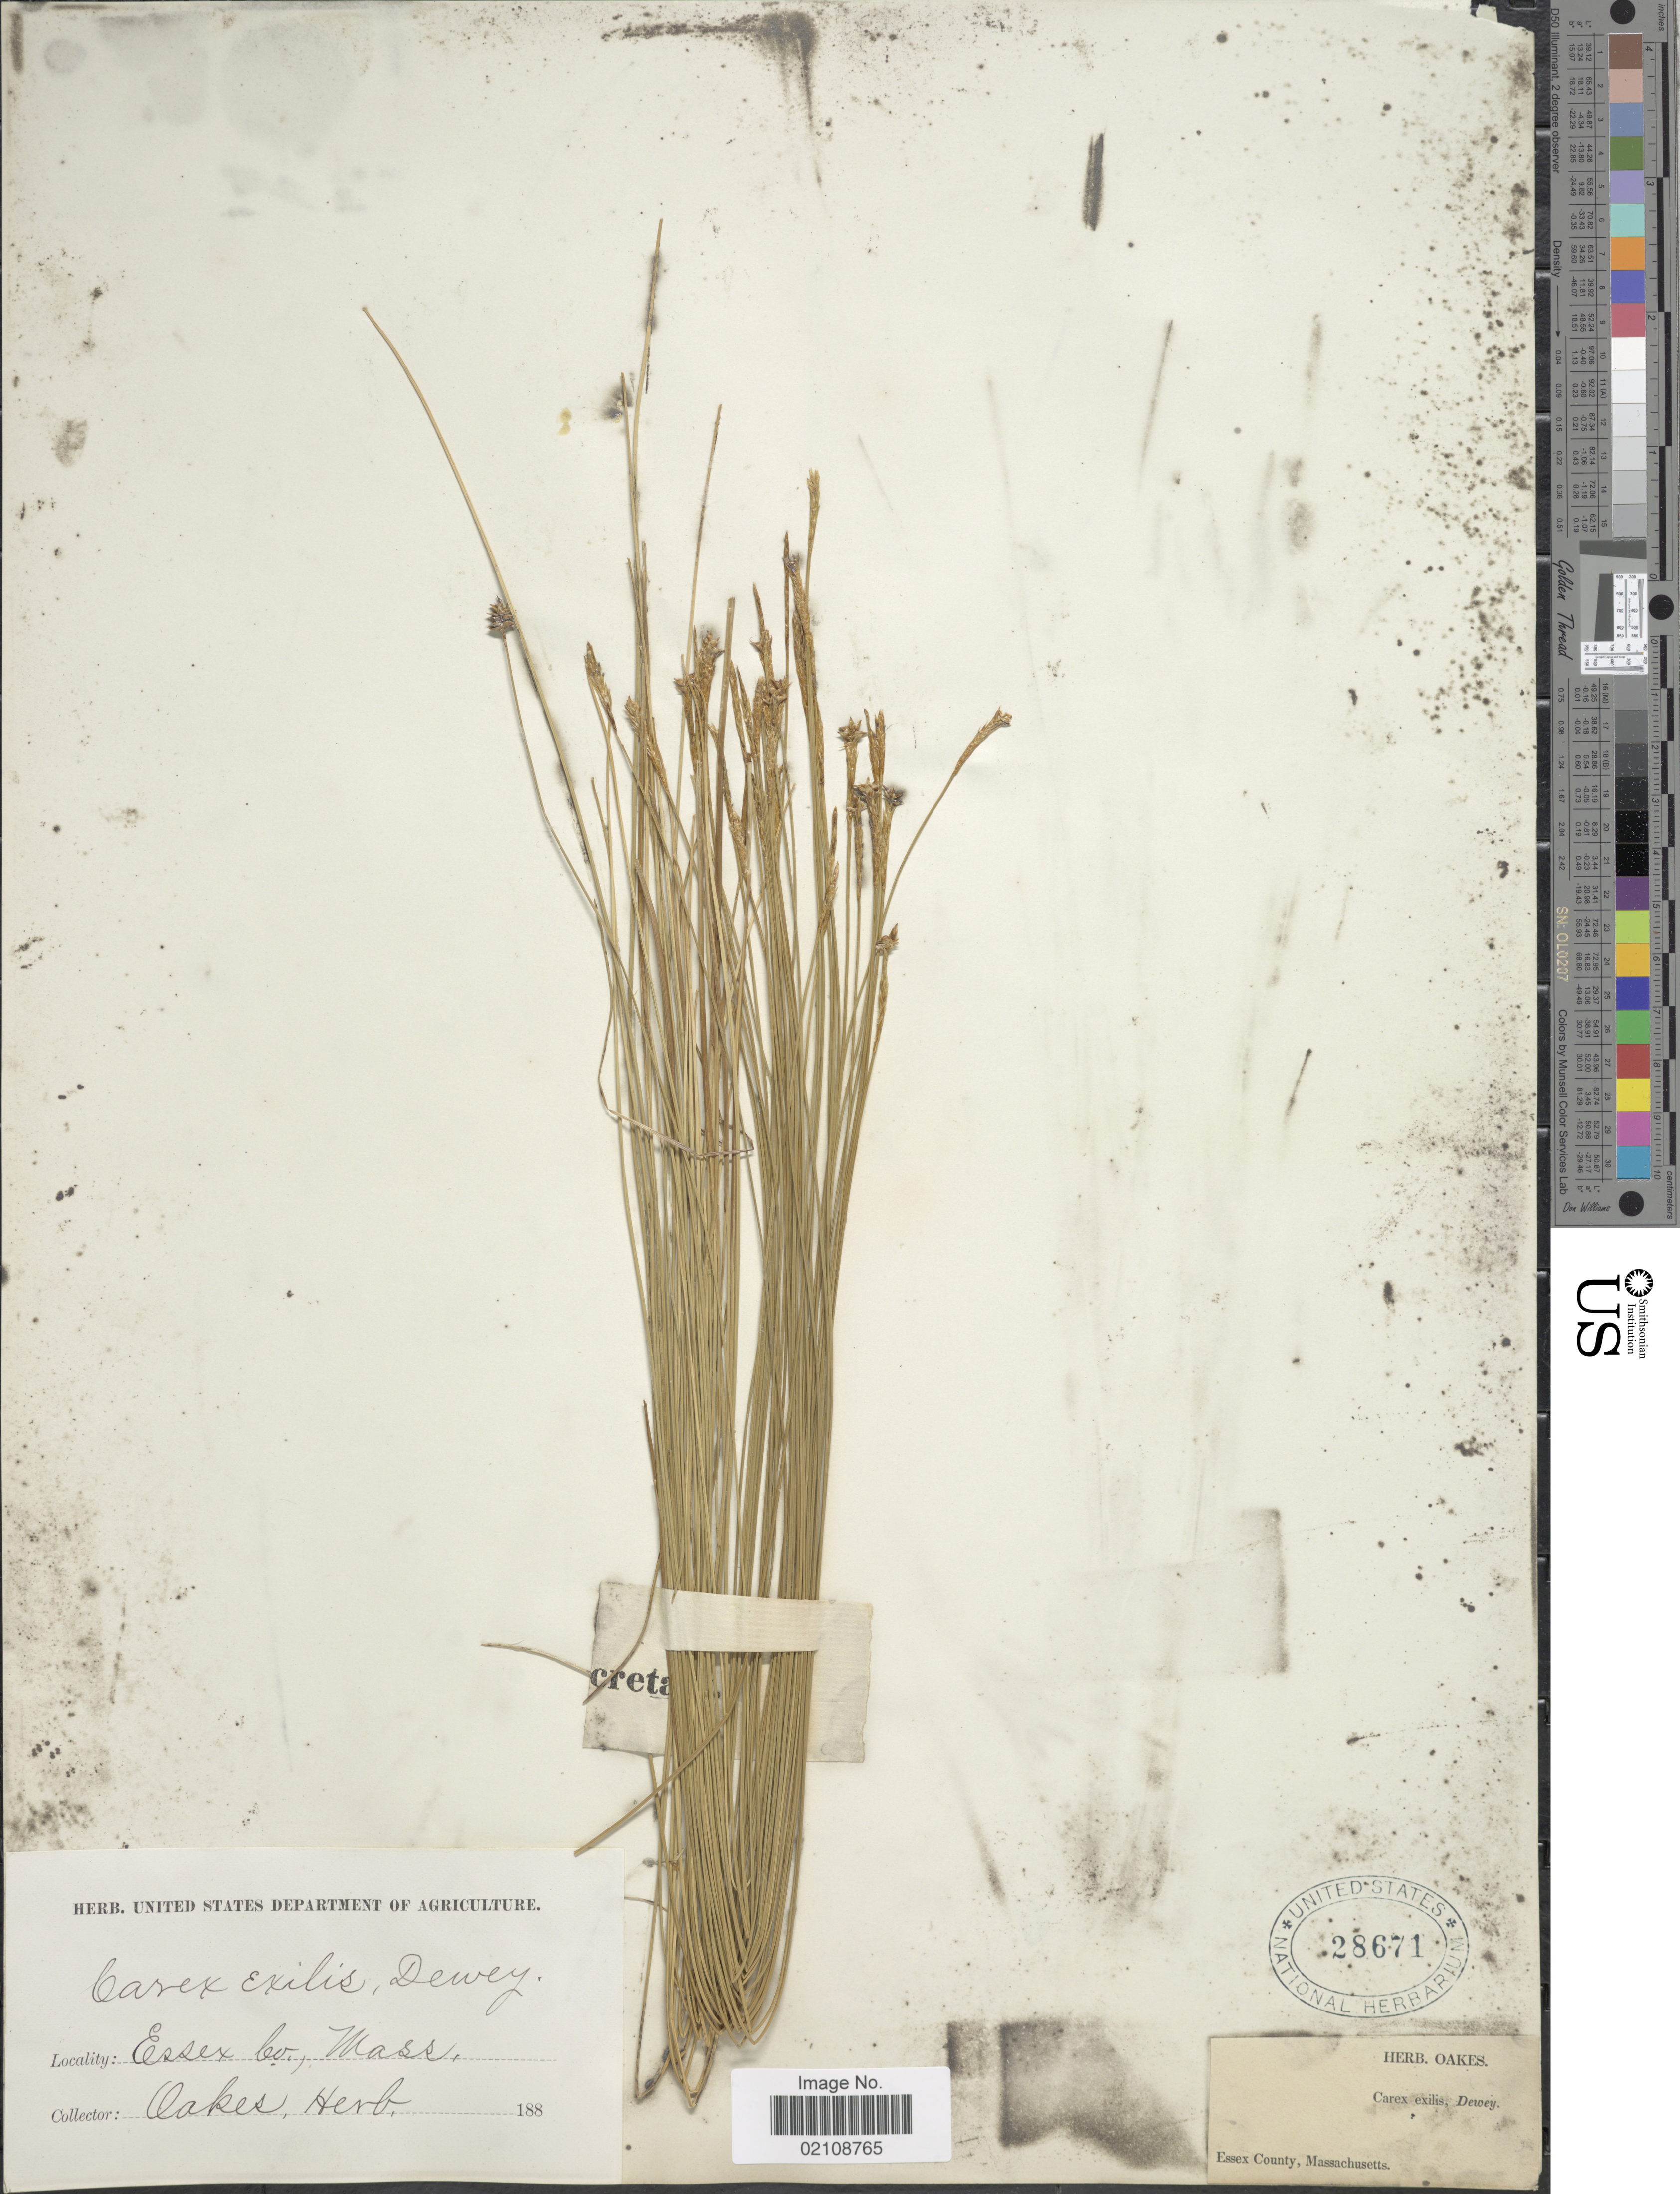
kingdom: Plantae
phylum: Tracheophyta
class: Liliopsida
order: Poales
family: Cyperaceae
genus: Carex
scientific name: Carex exilis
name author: Dewey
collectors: ex herb. Oakes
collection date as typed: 188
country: United States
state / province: Massachusetts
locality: Essex Co.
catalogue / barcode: US 28671